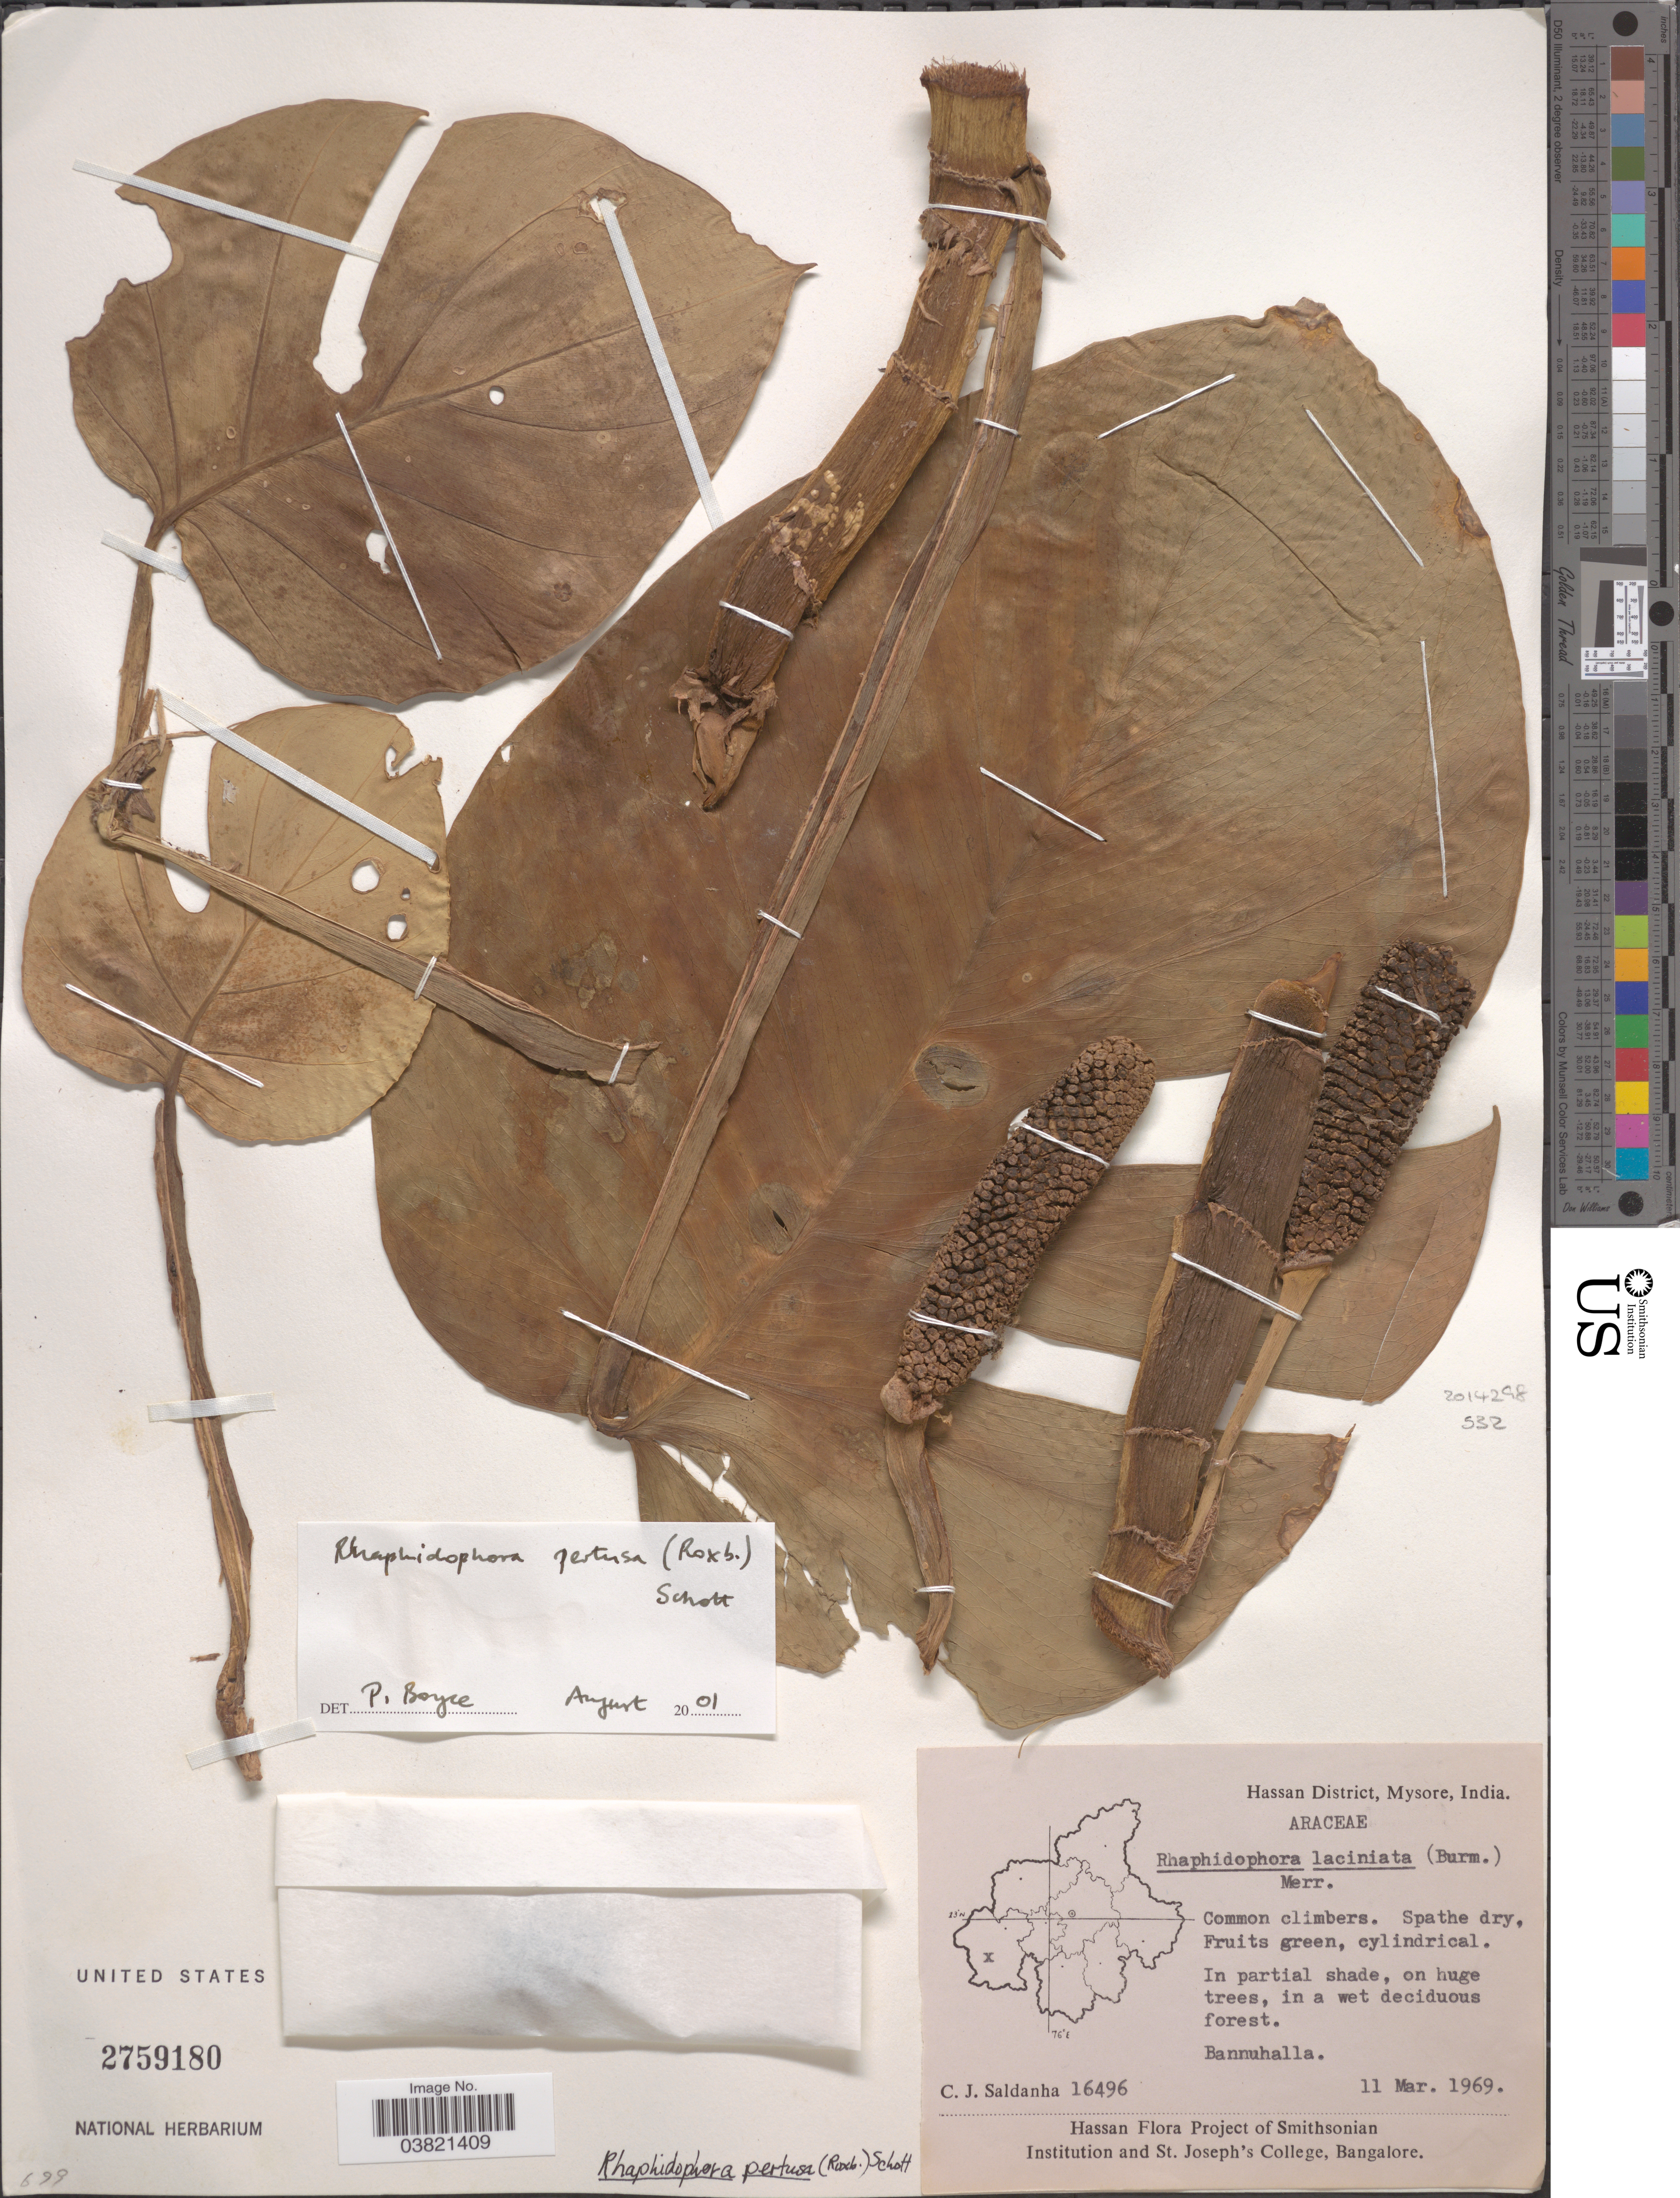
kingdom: Plantae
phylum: Tracheophyta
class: Liliopsida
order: Alismatales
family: Araceae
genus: Rhaphidophora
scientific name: Rhaphidophora pertusa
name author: (Roxb.) Schott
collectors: C. J. Saldanha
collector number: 16496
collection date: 1969-03-11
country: India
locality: Hassan District, Mysore. Bannuhalla.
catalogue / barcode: US 2759180